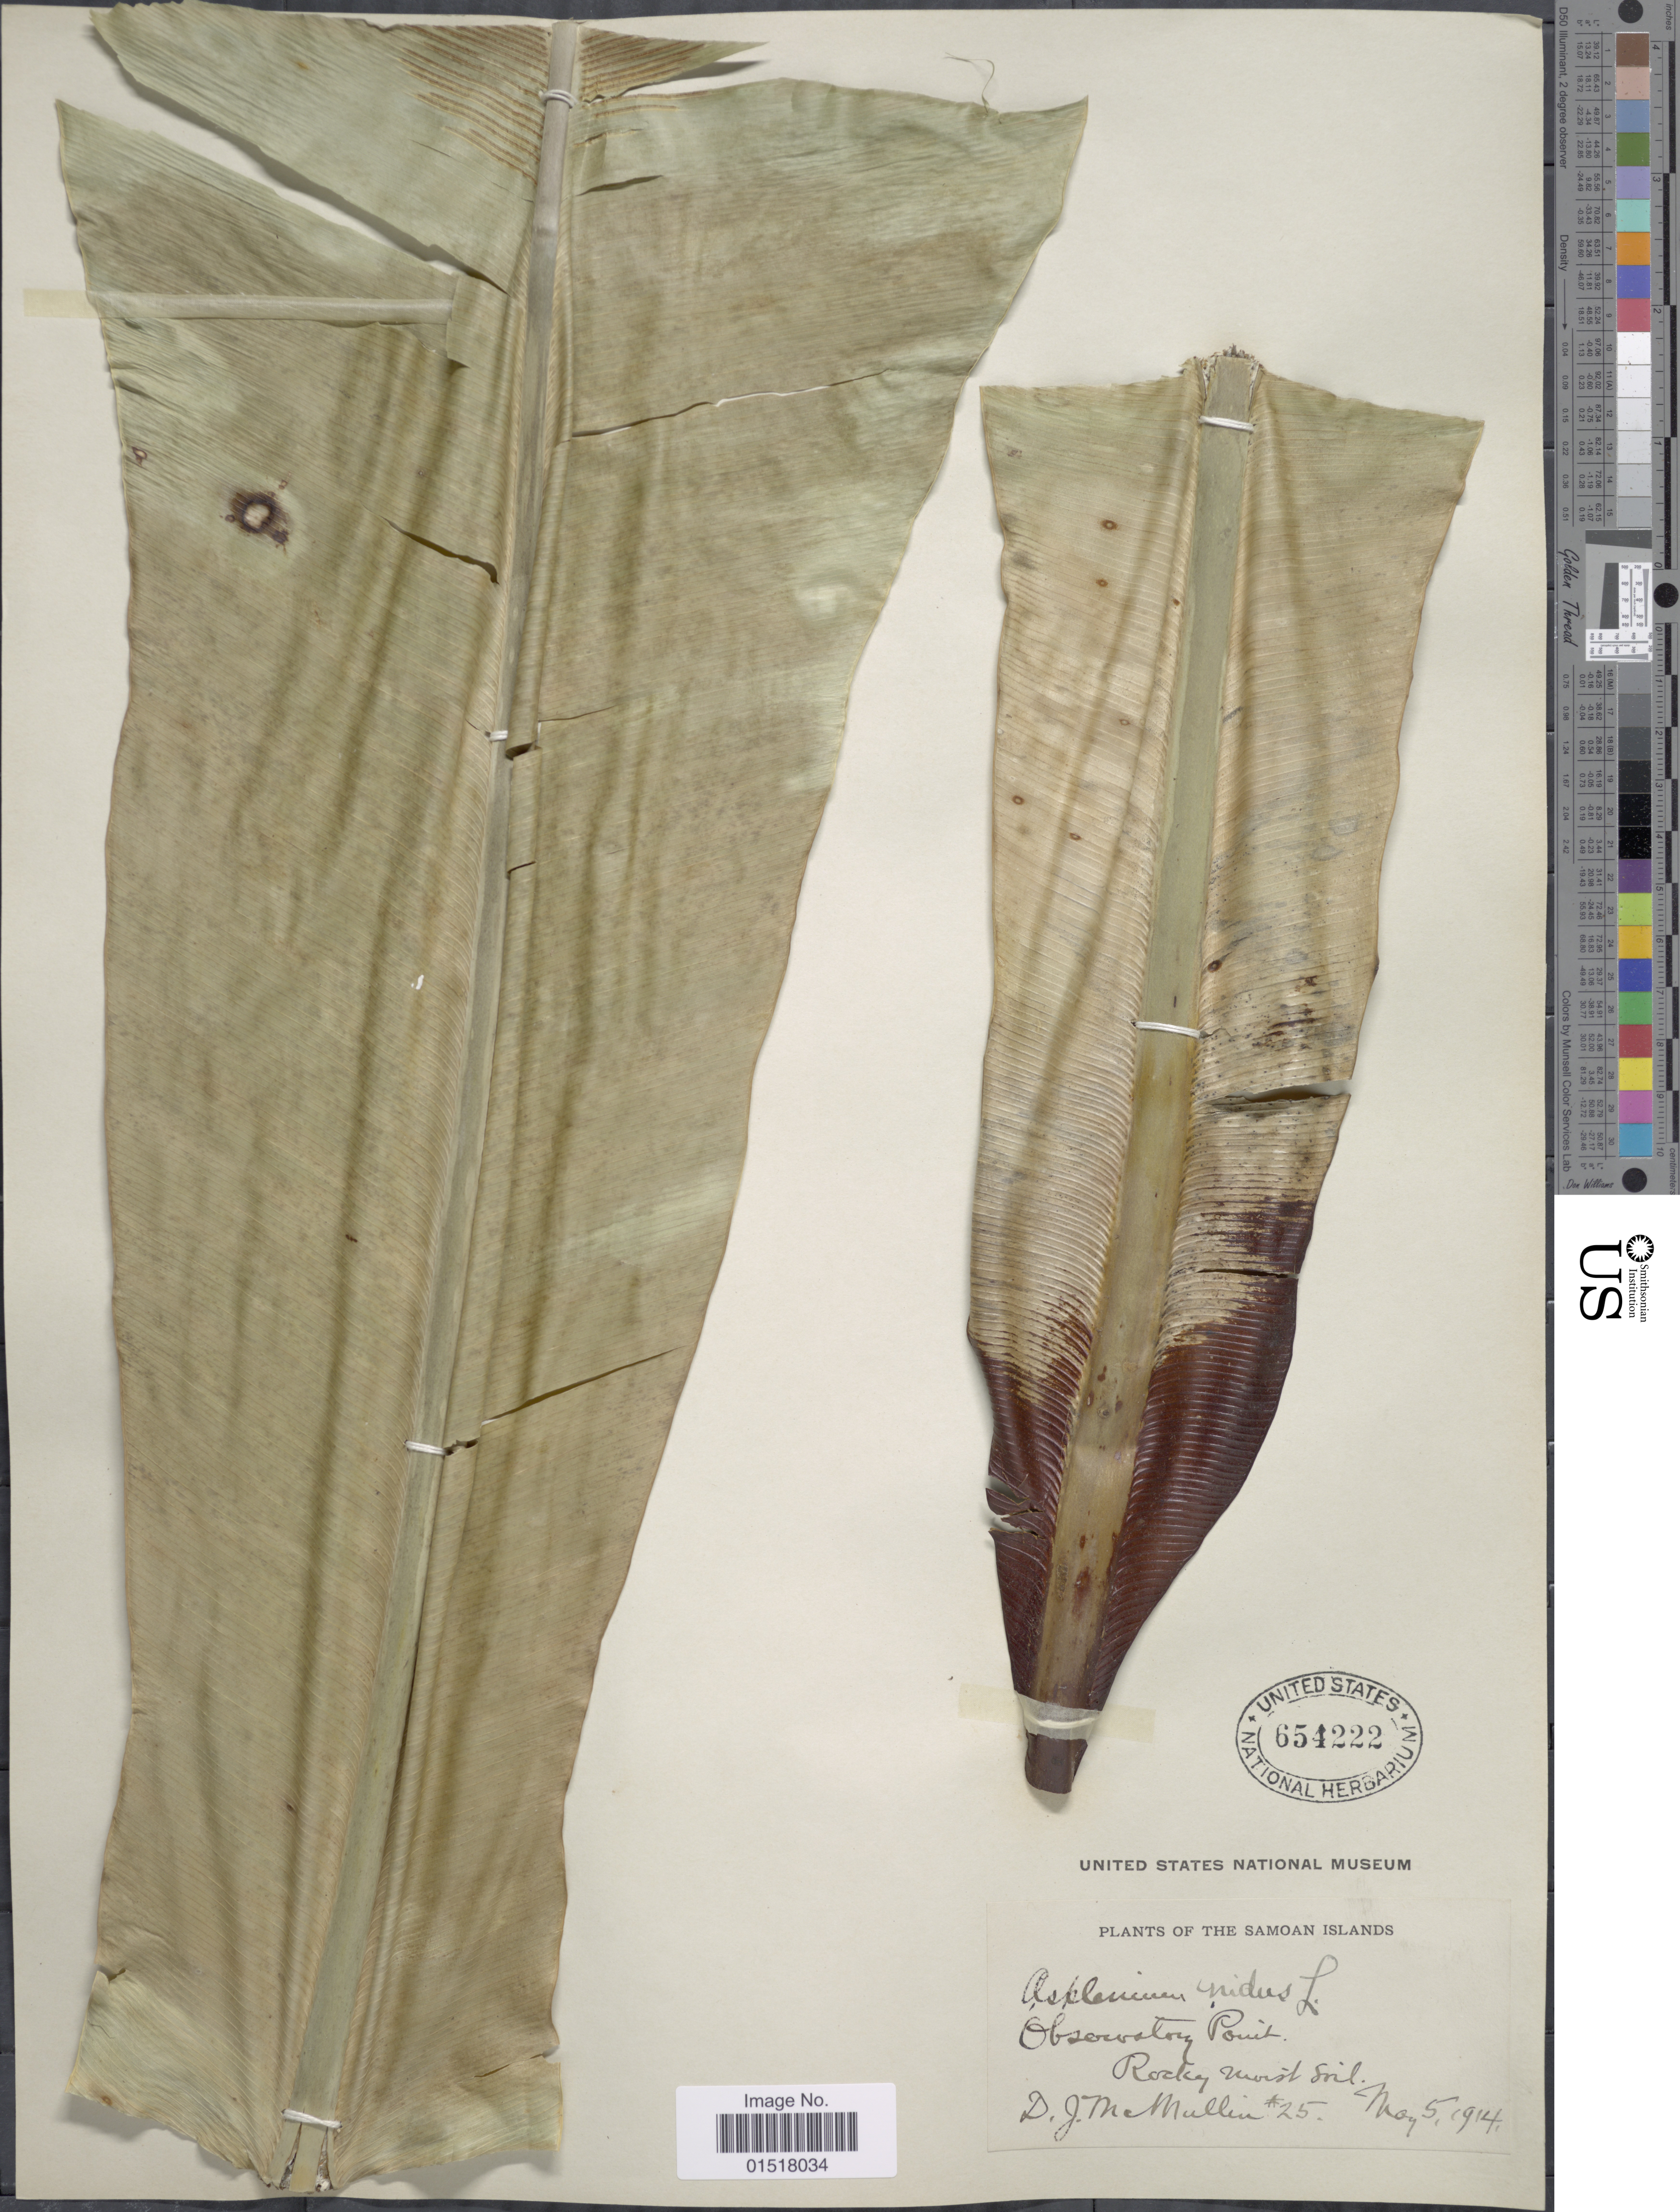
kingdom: Plantae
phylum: Tracheophyta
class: Polypodiopsida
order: Polypodiales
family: Aspleniaceae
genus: Asplenium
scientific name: Asplenium nidus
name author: L.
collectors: D. McMullin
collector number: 25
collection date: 1914-05-05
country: American Samoa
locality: Samoan Islands. Observatory Point.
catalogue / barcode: US 654222